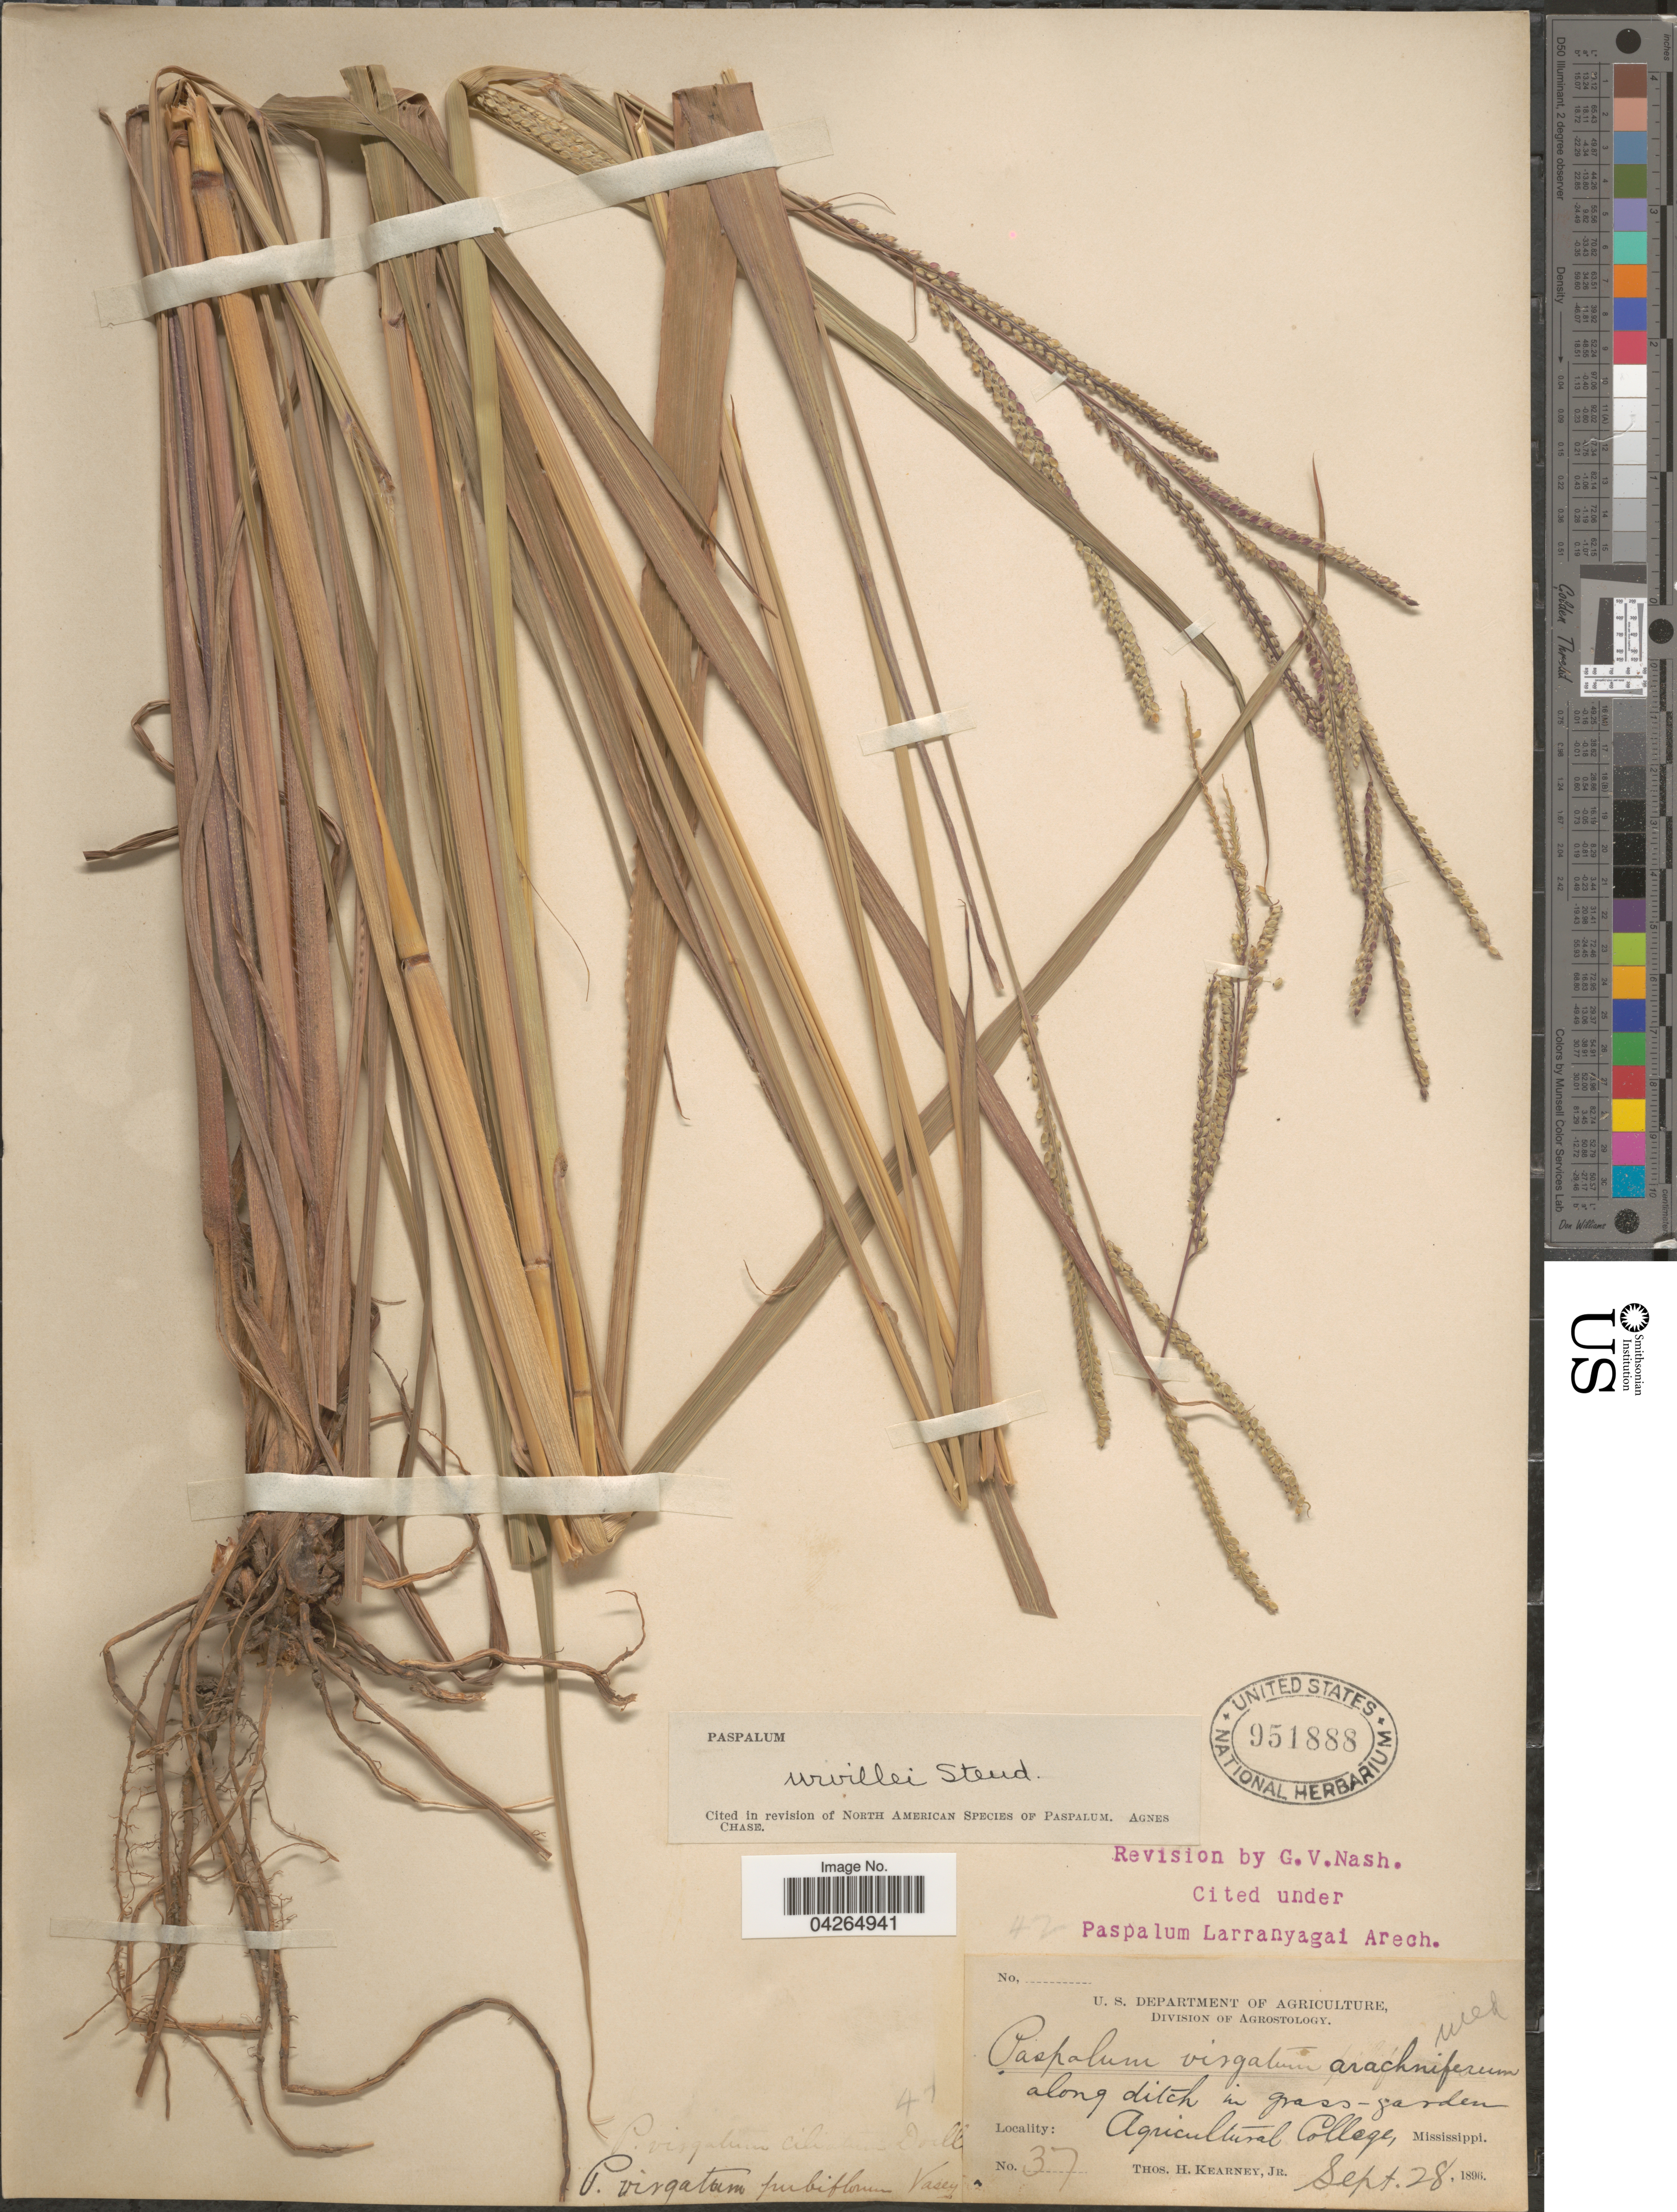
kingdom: Plantae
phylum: Tracheophyta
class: Liliopsida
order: Poales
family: Poaceae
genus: Paspalum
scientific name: Paspalum urvillei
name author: Steud.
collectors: T. H. Kearney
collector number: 37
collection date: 1896-09-28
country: United States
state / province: Mississippi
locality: Along ditch in grass-garden. Agricultural College.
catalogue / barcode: US 951888